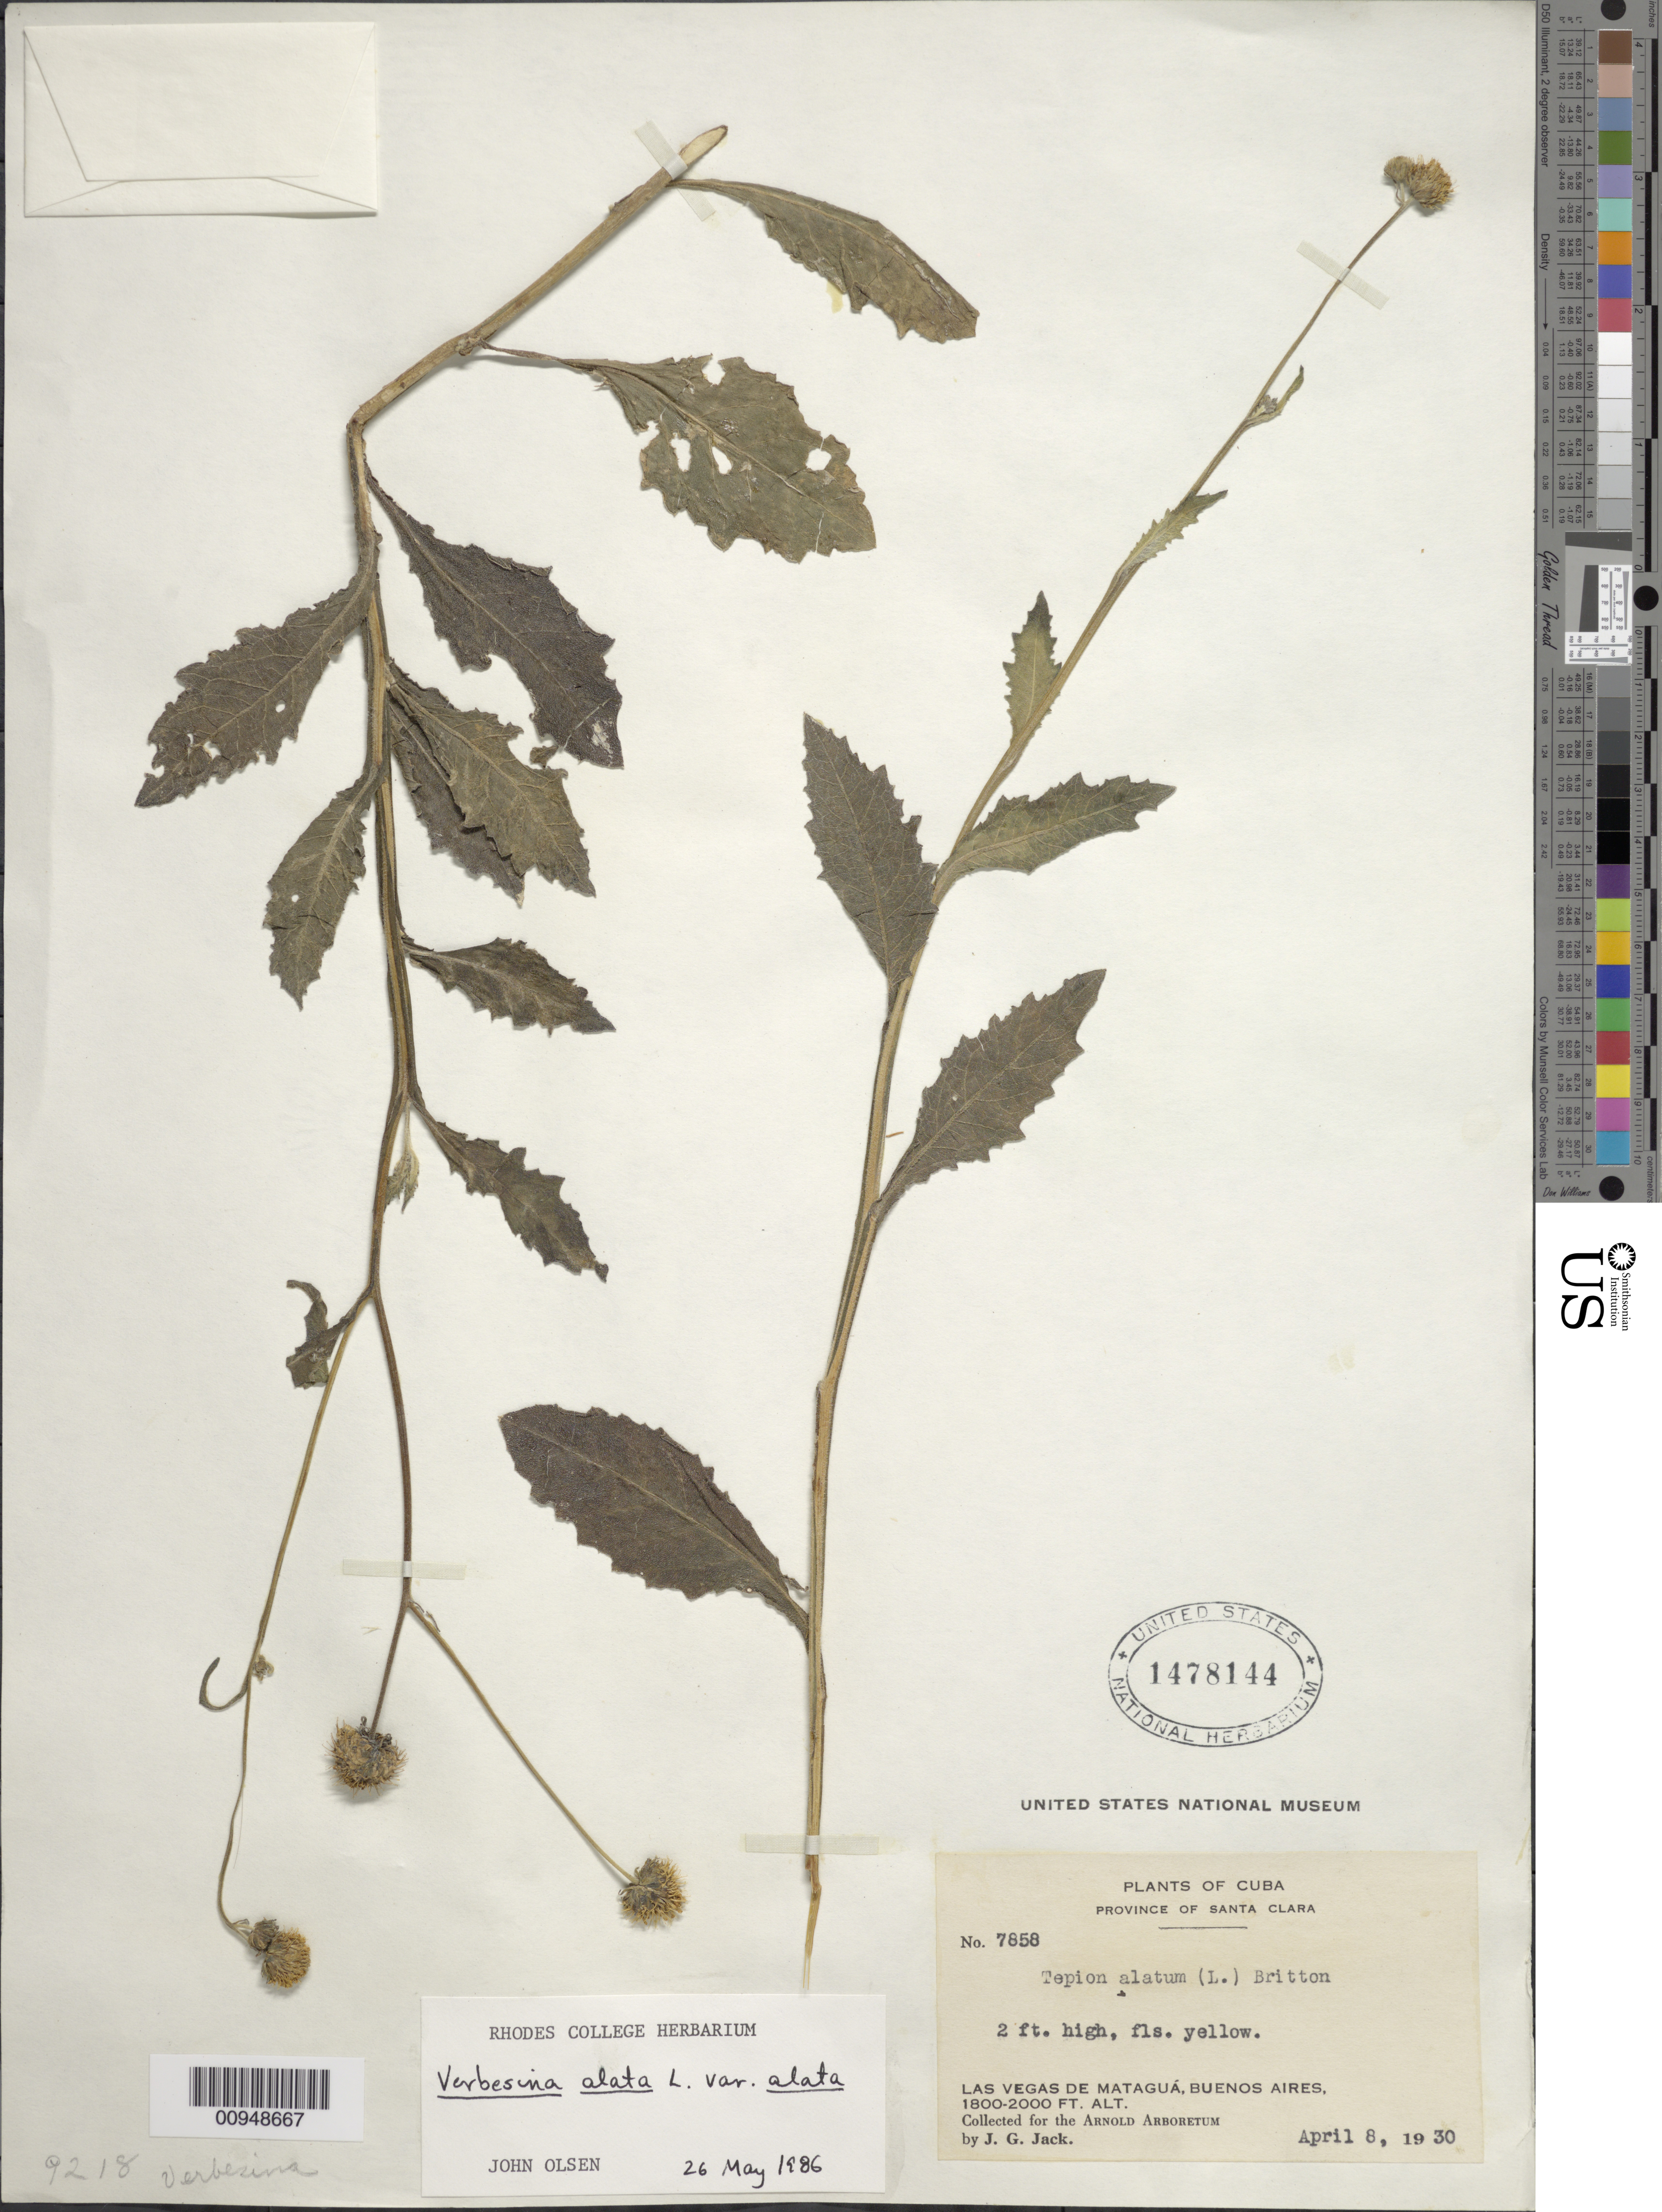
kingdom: Plantae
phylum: Tracheophyta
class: Magnoliopsida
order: Asterales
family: Asteraceae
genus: Verbesina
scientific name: Verbesina alata var. alata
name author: L.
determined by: Olsen, J.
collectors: J. G. Jack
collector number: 7858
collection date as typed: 08 Apr 1930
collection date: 1930-04-08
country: Cuba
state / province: Las Villas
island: Cuba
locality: Las Vegas de Mataguá, Buenos Aires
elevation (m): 549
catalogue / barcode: US 1478144